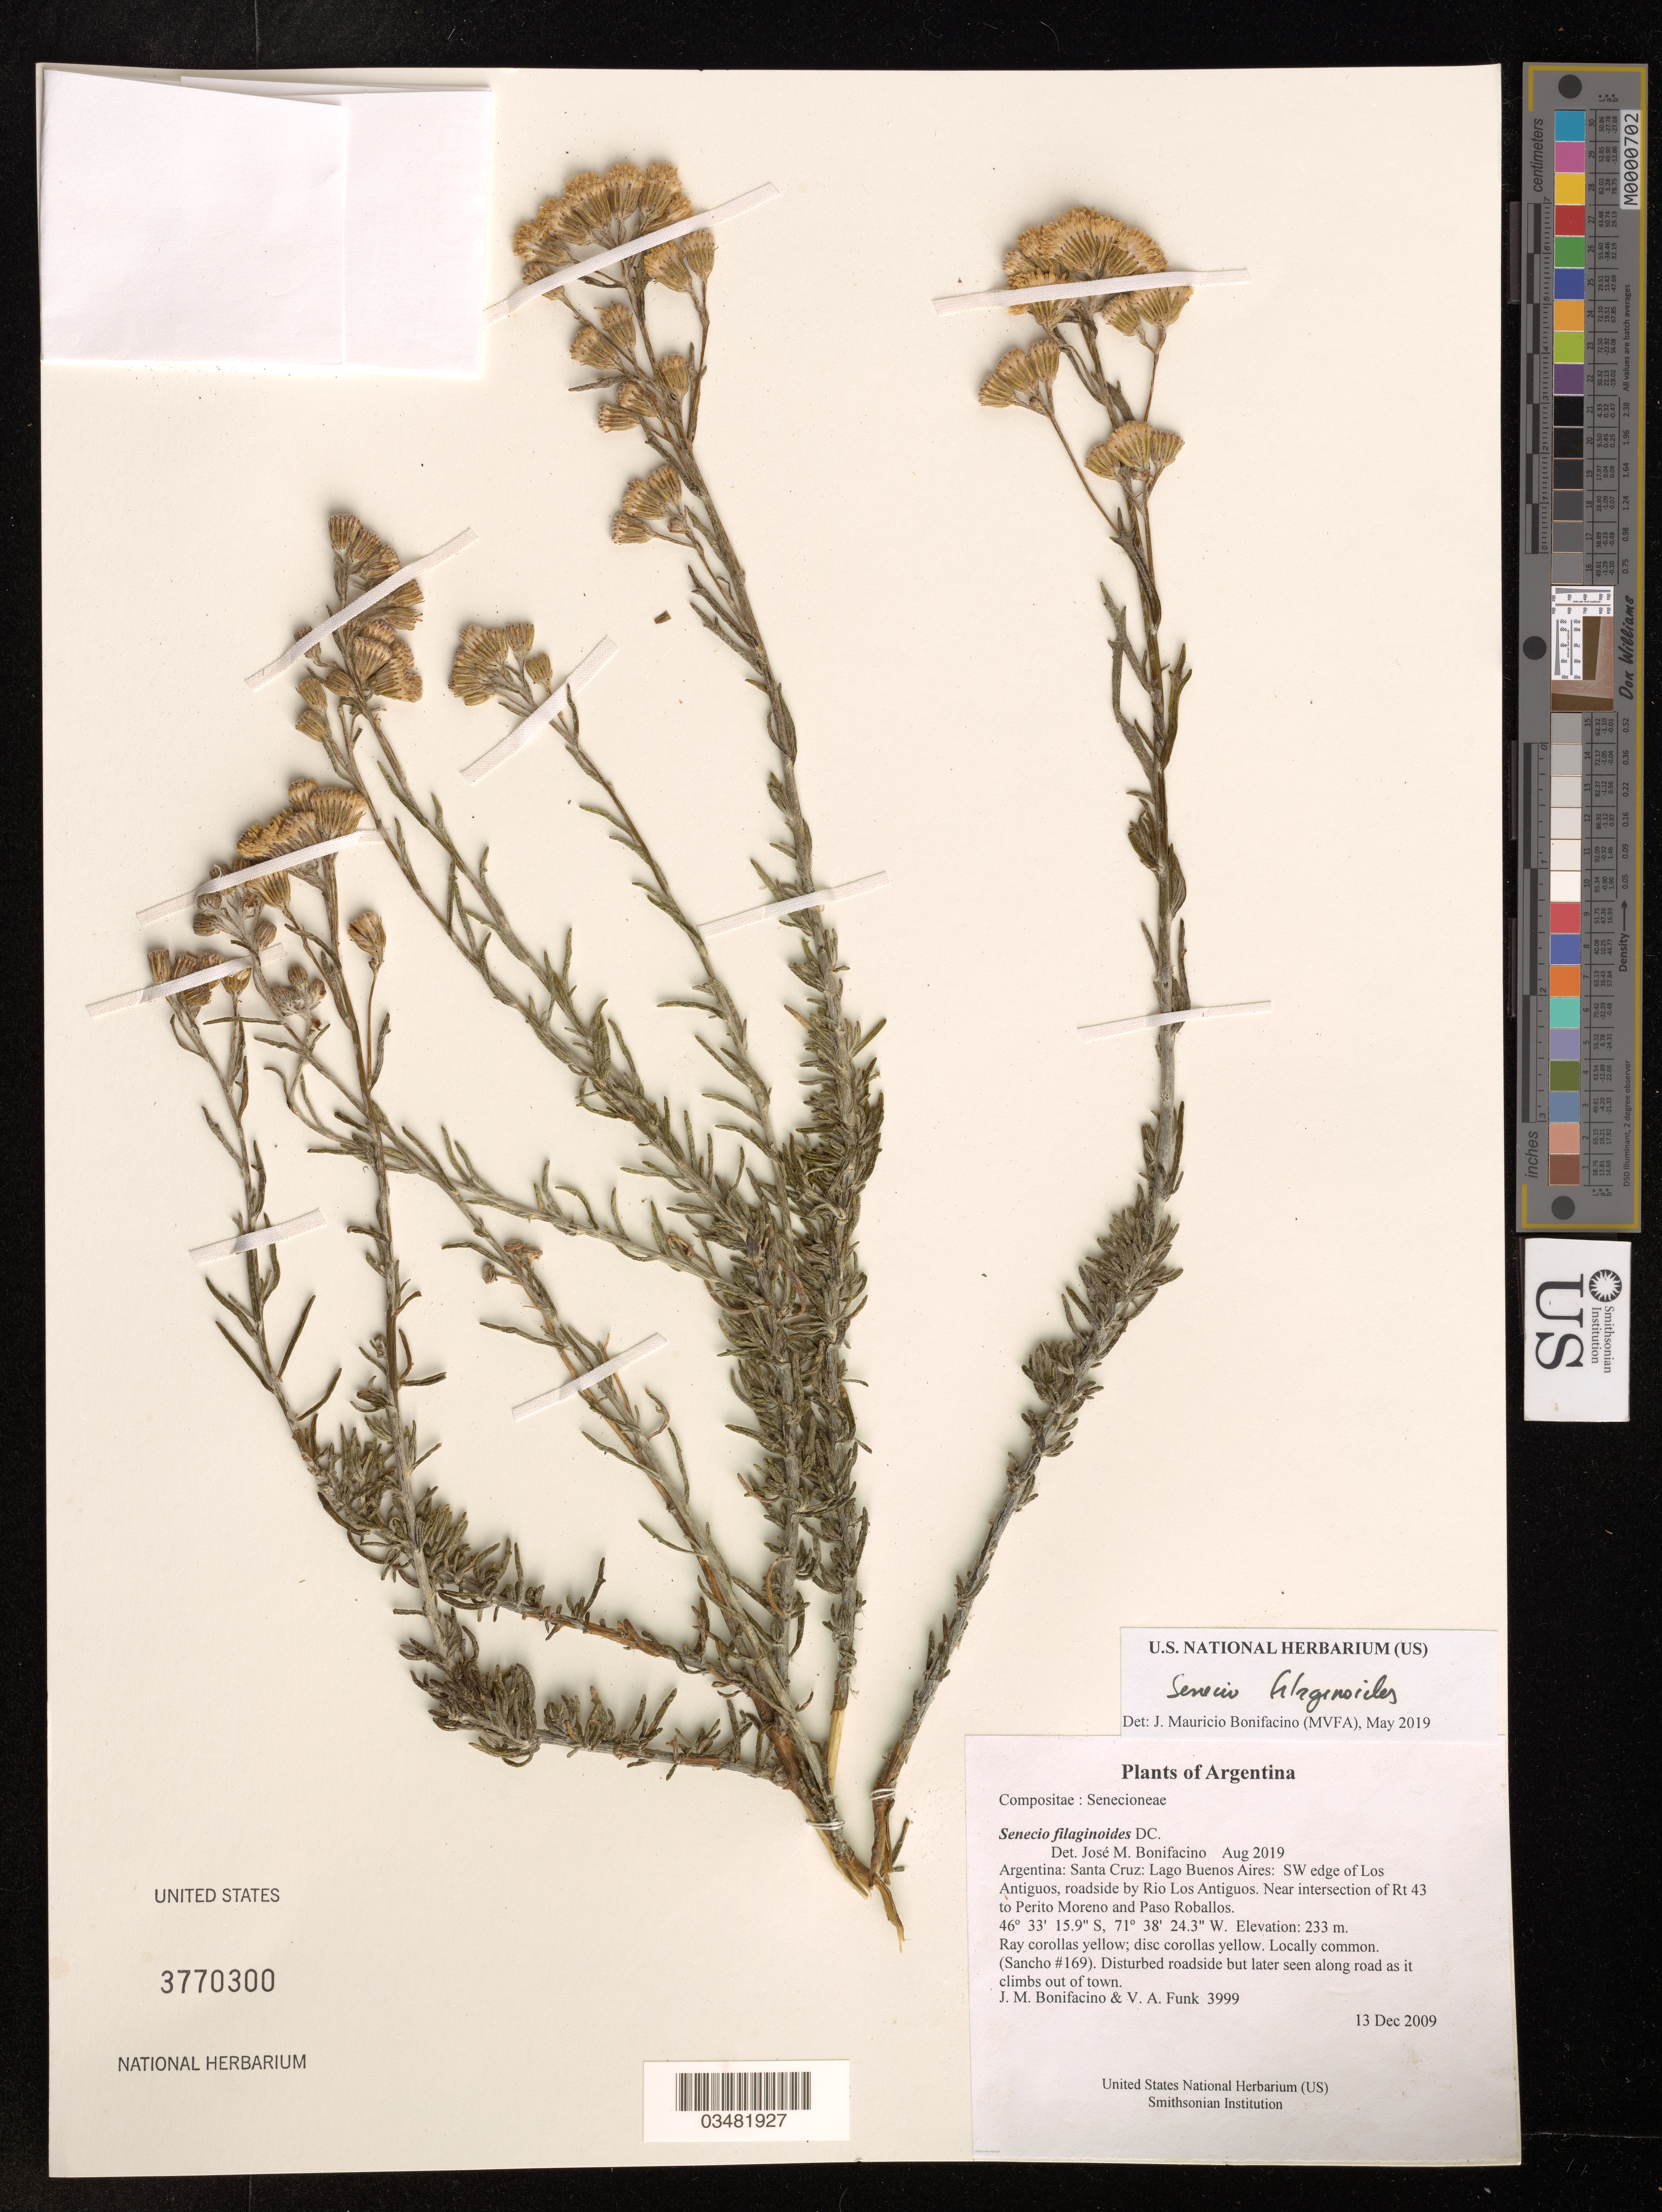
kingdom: Plantae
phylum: Tracheophyta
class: Magnoliopsida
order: Asterales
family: Asteraceae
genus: Senecio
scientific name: Senecio filaginoides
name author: DC.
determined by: Bonifacino, José Mauricio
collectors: M. Bonifacino & V. Funk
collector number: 3999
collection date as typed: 13 Dec 2009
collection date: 2009-12-13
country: Argentina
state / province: Santa Cruz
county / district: Lago Buenos Aires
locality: SW edge of Los Antiguos, roadside by Rio Los Antiguos. Near intersection of Rt 43 to Perito Moreno and Paso Roballos.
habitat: Disturbed roadside but later seen along road as it climbs out of town.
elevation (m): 233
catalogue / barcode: US 3770300